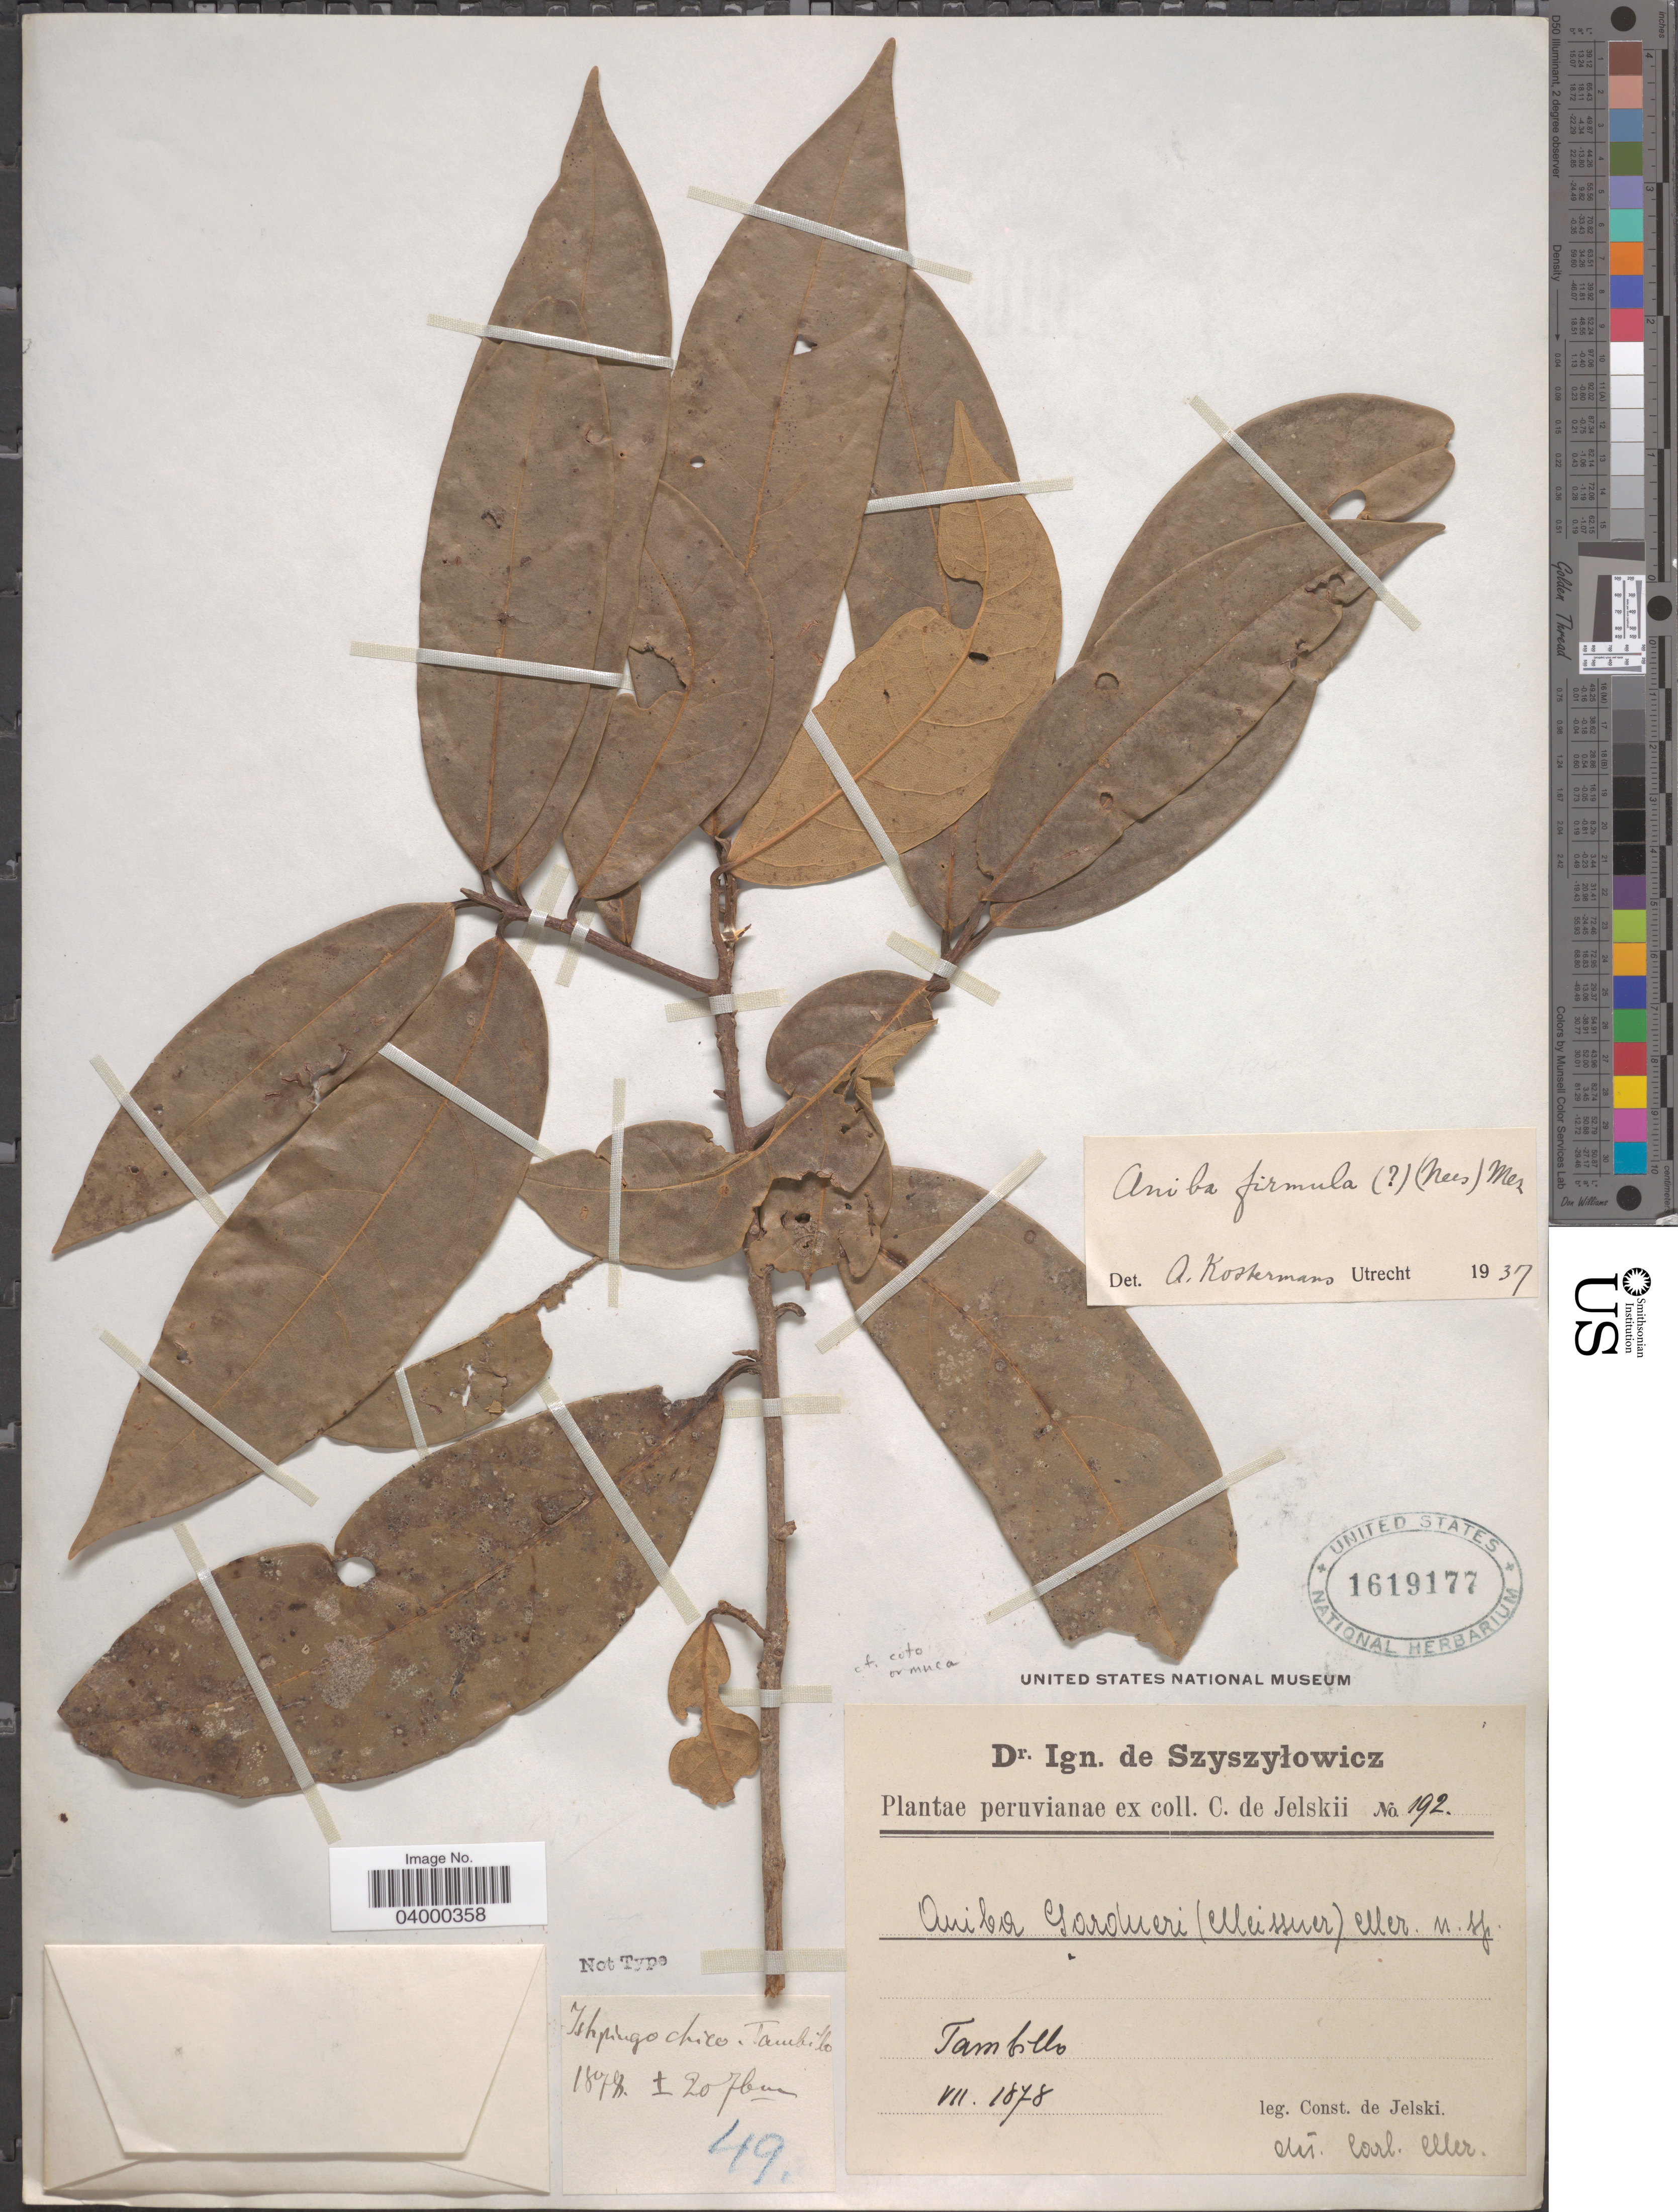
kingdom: Plantae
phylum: Tracheophyta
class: Magnoliopsida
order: Laurales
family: Lauraceae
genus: Aniba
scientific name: Aniba firmula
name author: (Nees & Mart.) Mez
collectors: C. de Jelski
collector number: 192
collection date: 1878-07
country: Peru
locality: Tambillo.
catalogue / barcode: US 1619177